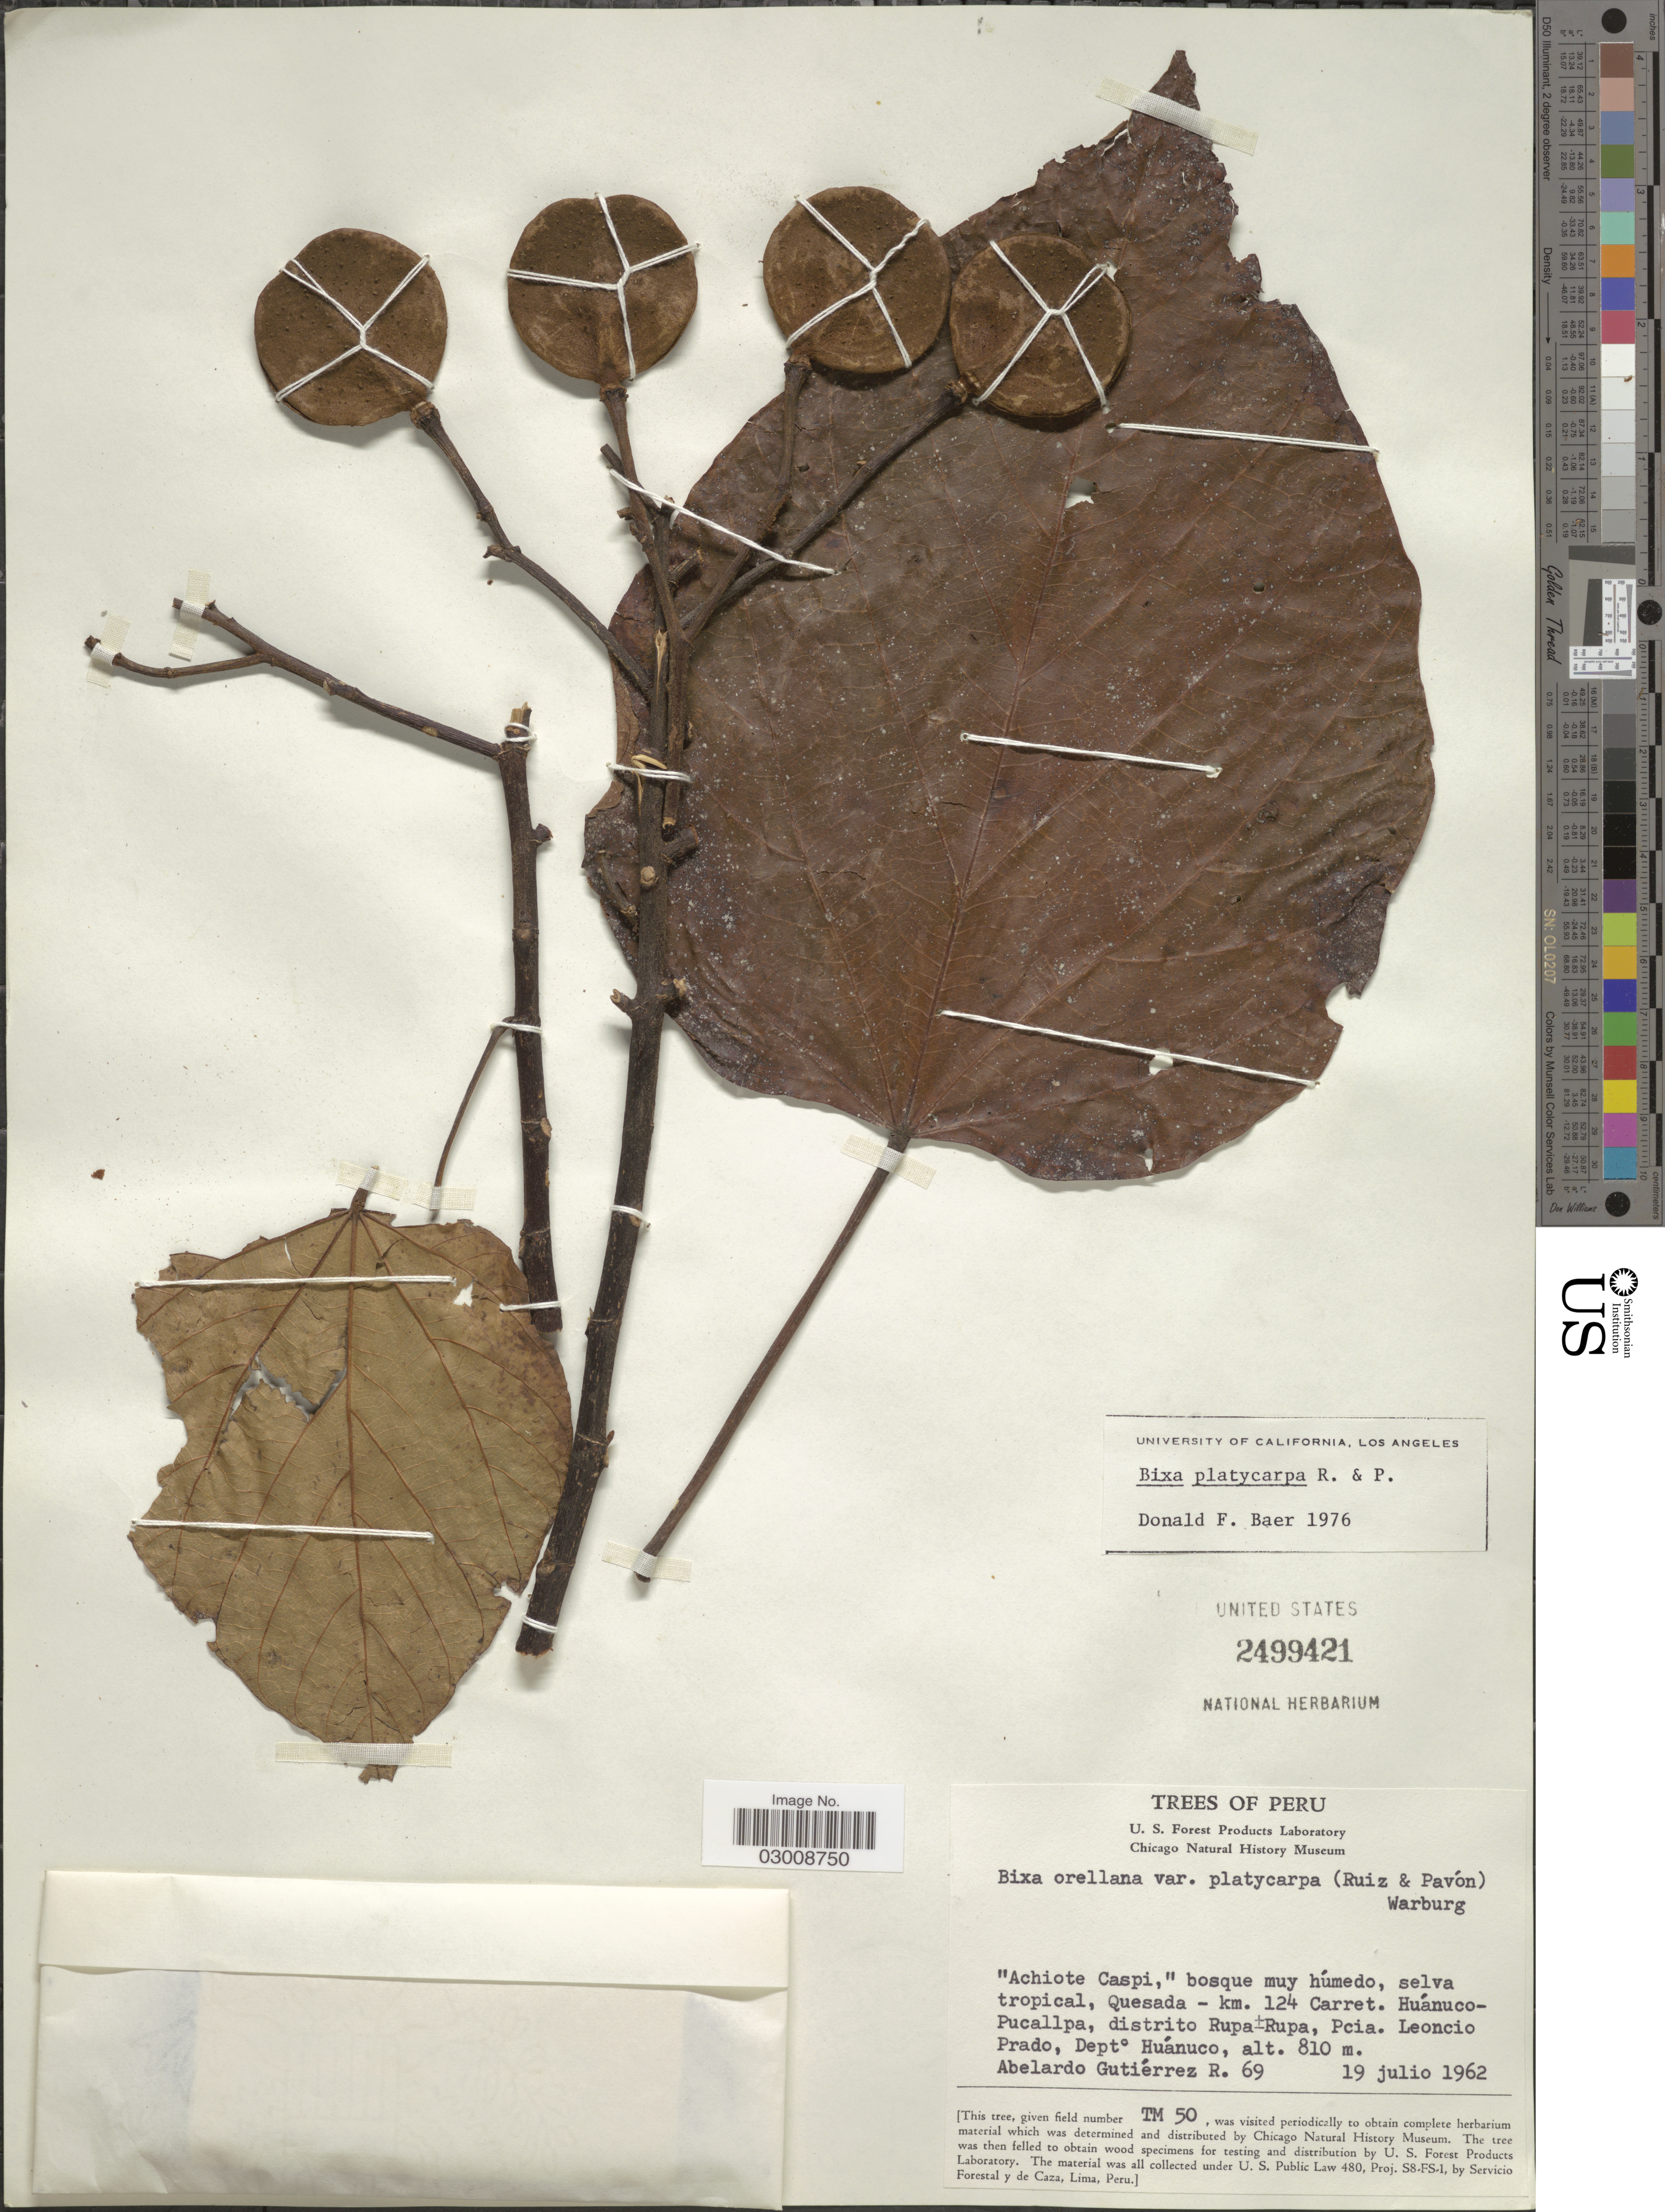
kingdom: Plantae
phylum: Tracheophyta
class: Magnoliopsida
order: Malvales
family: Bixaceae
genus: Bixa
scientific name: Bixa platycarpa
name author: Ruiz & Pav.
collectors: A. Gutiérrez R.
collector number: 69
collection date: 1962-07-19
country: Peru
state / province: Huánuco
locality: Selva tropical, Quesada - km. 124 Carret. Huánuco-Pucallpa, distrito Rupa-Rupa, Pcia. Leoncio Prado, Dept° Huánuco.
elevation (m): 810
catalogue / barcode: US 2499421